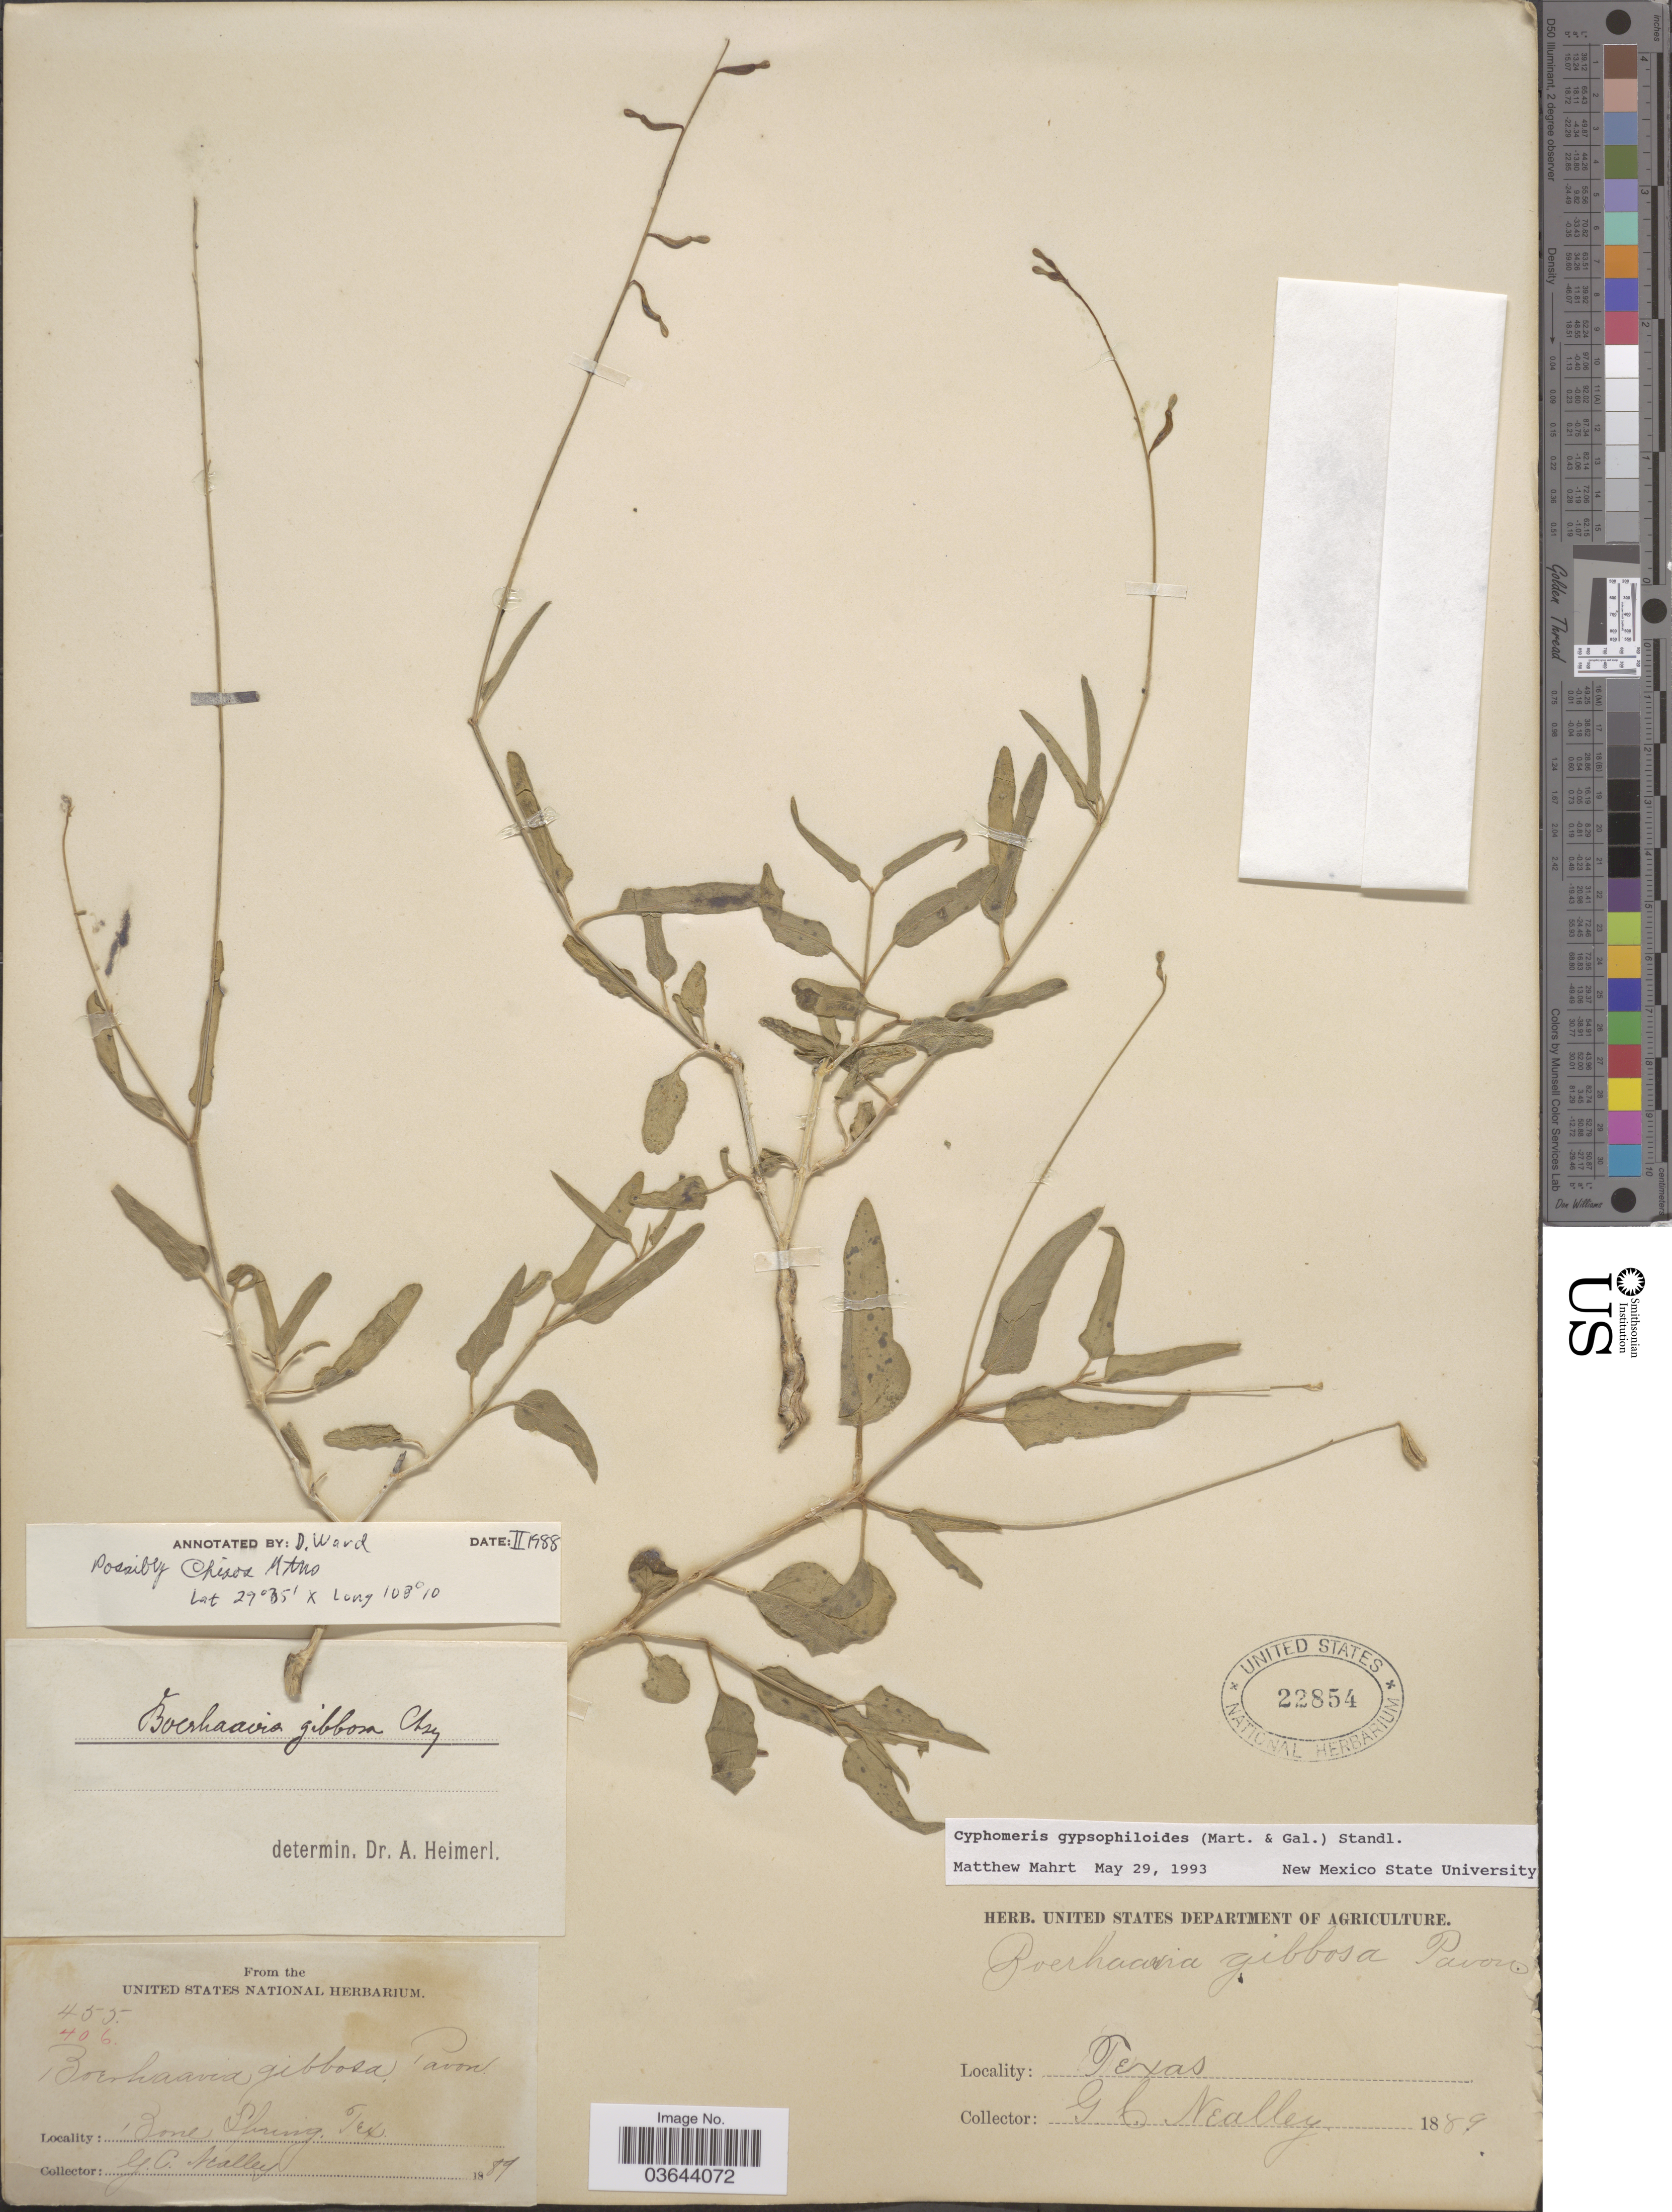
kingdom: Plantae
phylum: Tracheophyta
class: Magnoliopsida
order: Caryophyllales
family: Nyctaginaceae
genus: Cyphomeris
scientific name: Cyphomeris gypsophiloides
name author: (M. Martens & Galeotti) Standl.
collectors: G. C. Nealley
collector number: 455/406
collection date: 1889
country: United States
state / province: Texas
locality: Bone Spring.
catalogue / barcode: US 22854